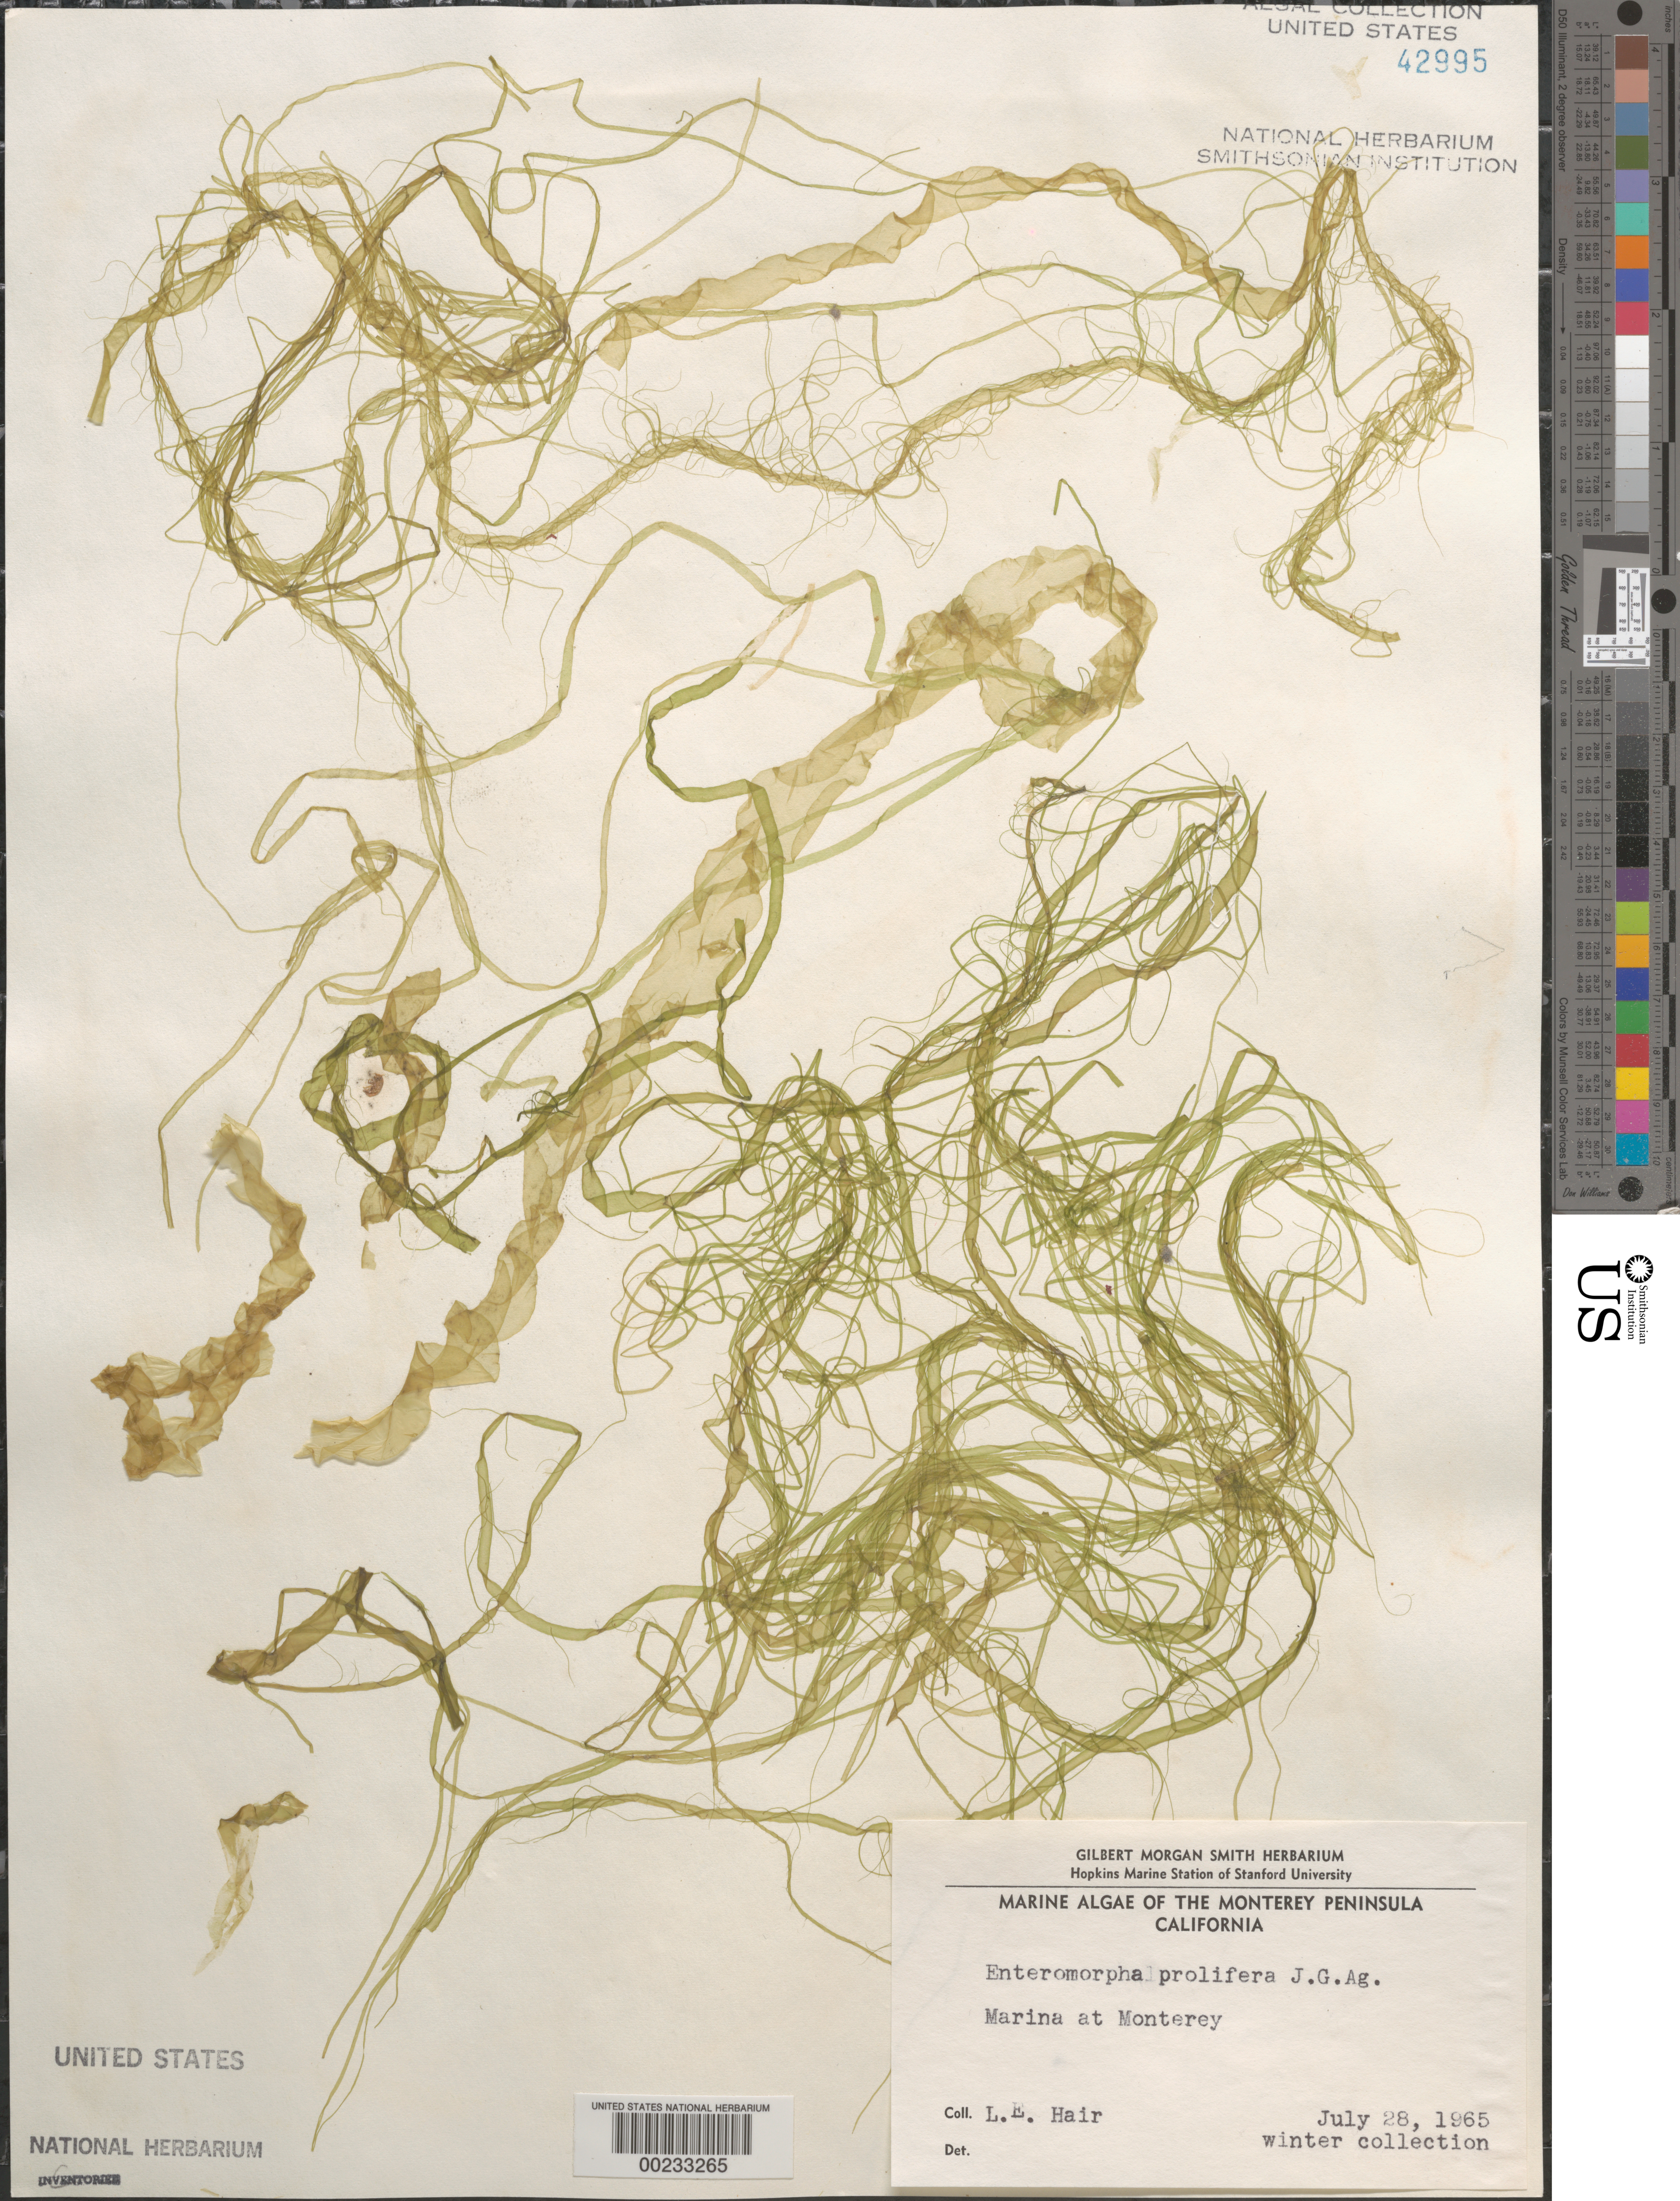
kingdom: Plantae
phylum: Chlorophyta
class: Ulvophyceae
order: Ulvales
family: Ulvaceae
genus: Ulva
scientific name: Ulva prolifera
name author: O.F. Müller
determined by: Algae name updating Project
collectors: L. Hair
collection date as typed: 28 Jul 1965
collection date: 1965-07-28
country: United States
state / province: California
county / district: Monterey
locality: Monterey Marina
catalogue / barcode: US 42995